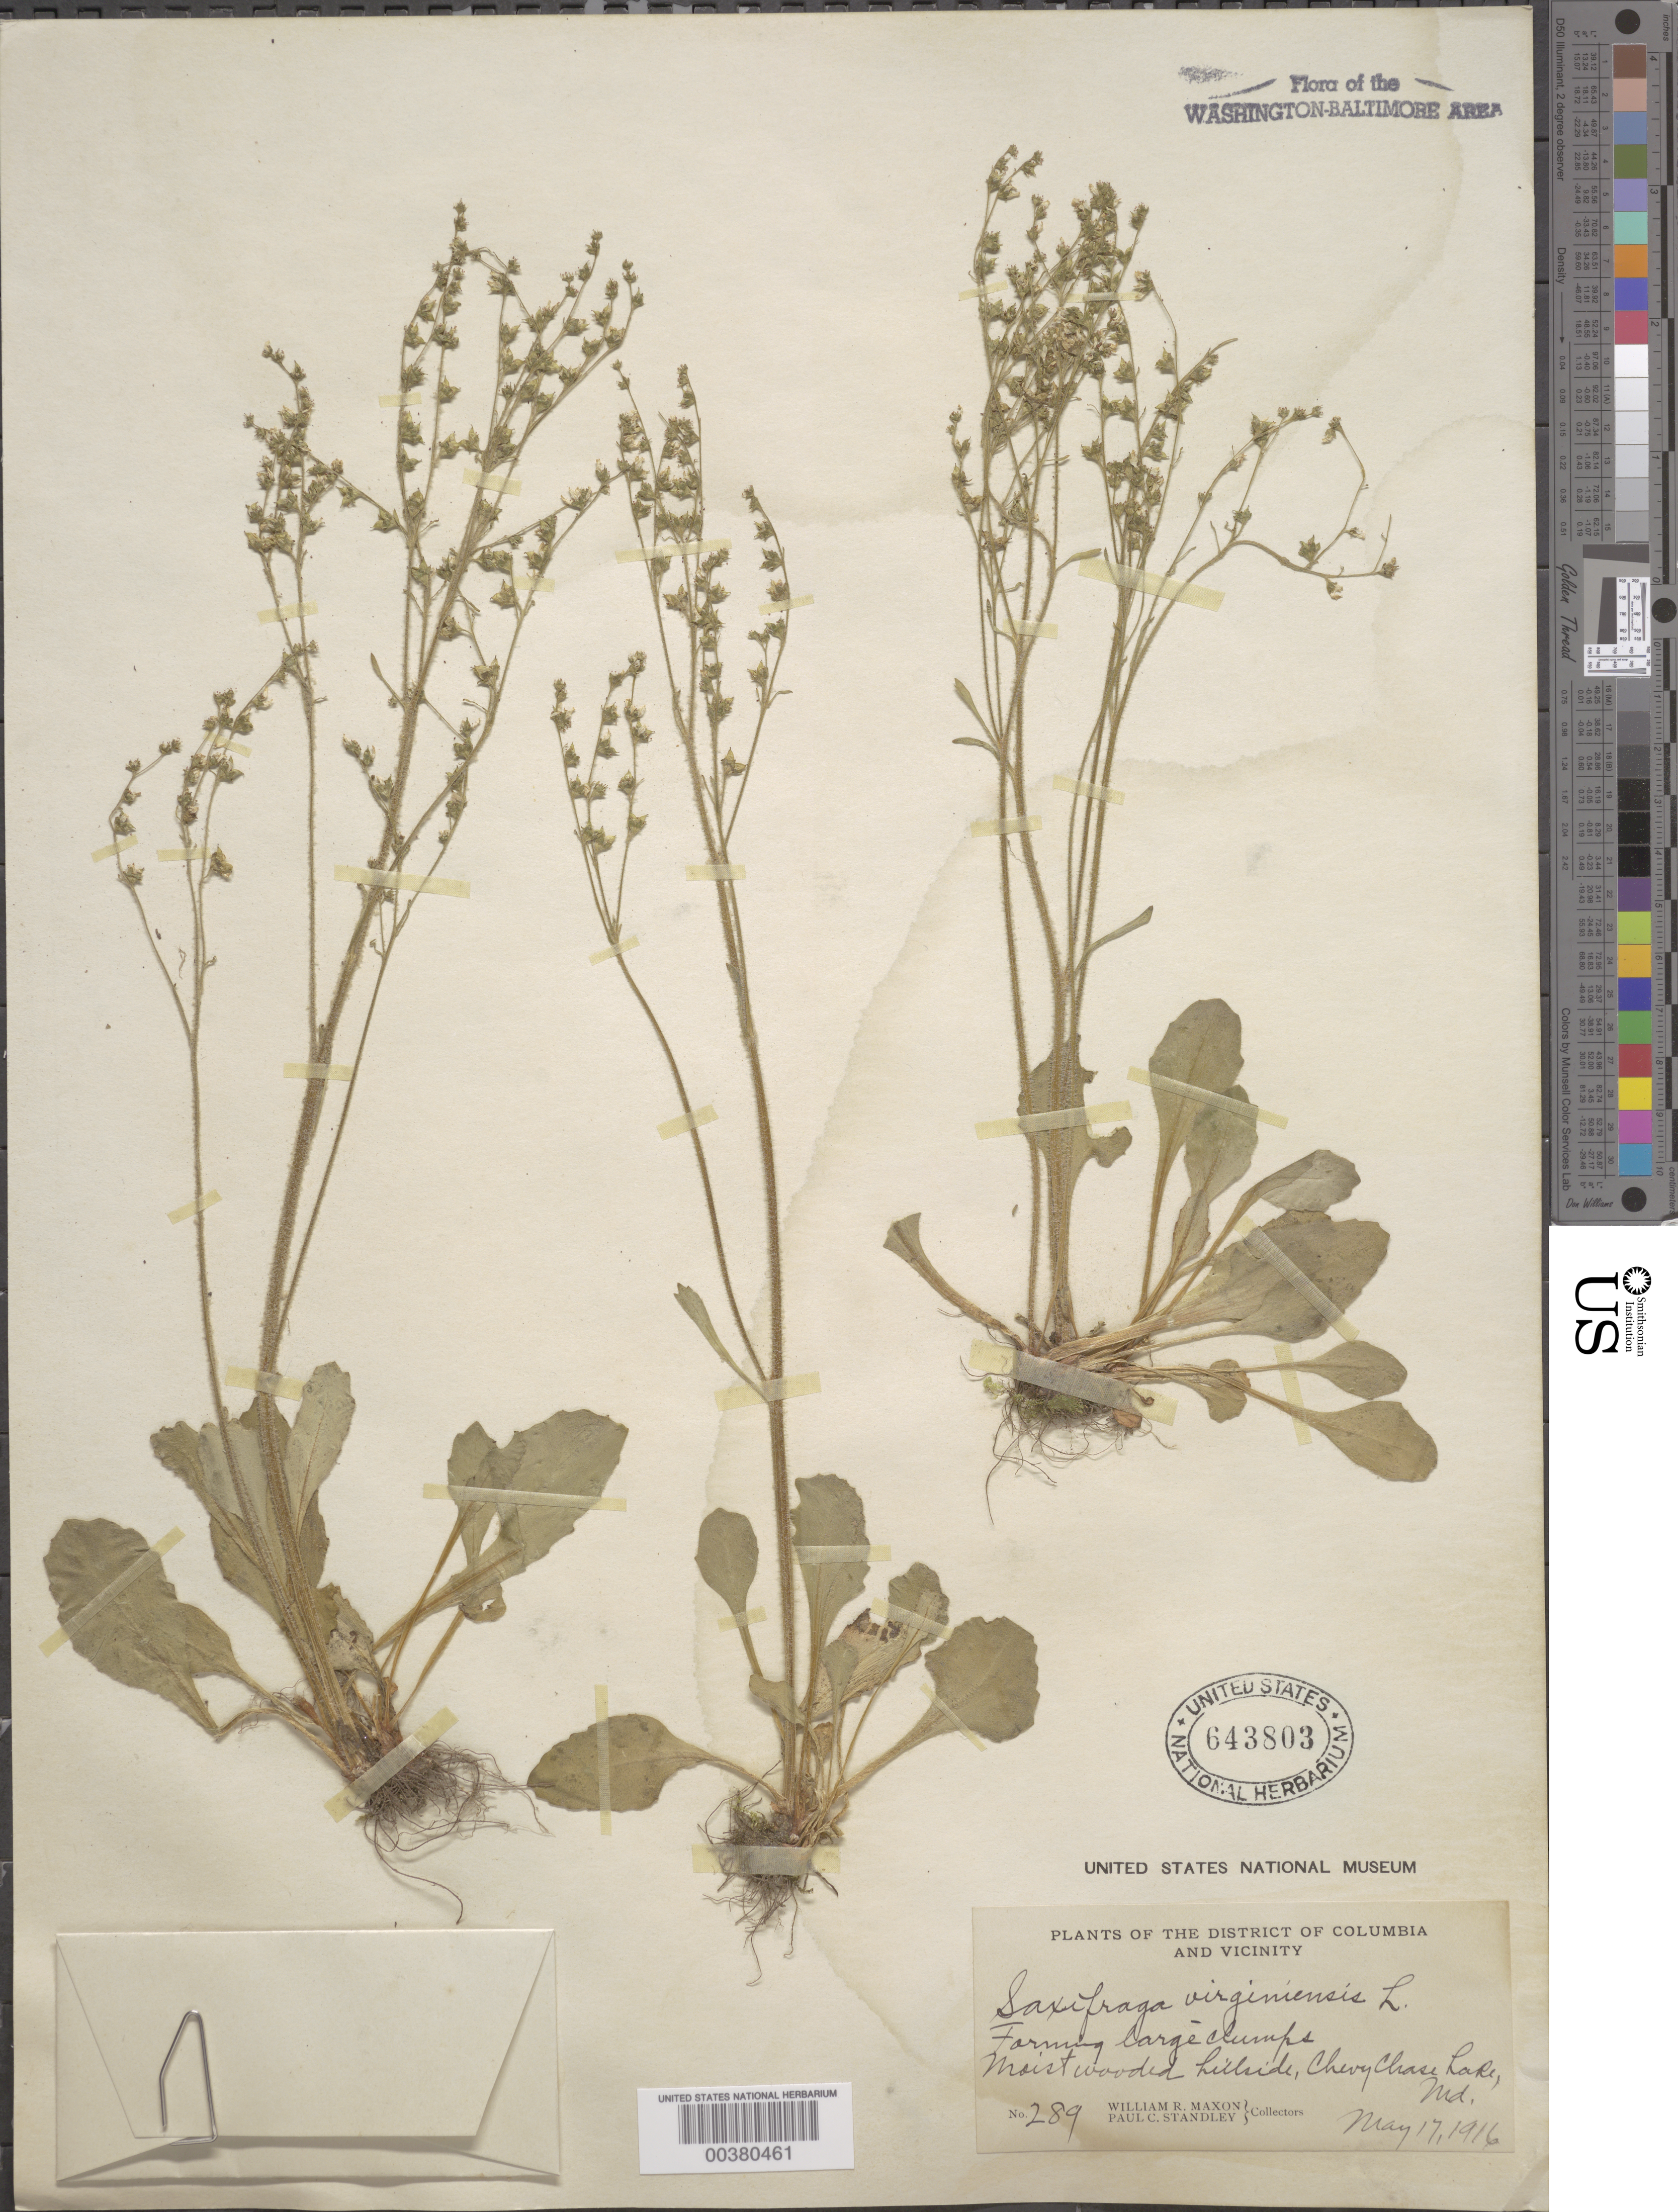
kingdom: Plantae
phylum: Tracheophyta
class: Magnoliopsida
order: Saxifragales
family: Saxifragaceae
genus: Micranthes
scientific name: Micranthes virginiensis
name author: (Michx.) Small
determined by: Strong, Mark T., (BOT), Smithsonian Institution - National Museum of Natural History (UNITED STATES)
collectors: W. R. Maxon & P. C. Standley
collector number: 289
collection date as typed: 17 May 1916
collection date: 1916-05-17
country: United States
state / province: Maryland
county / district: Montgomery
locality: Chevy Chase Lake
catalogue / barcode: US 643803